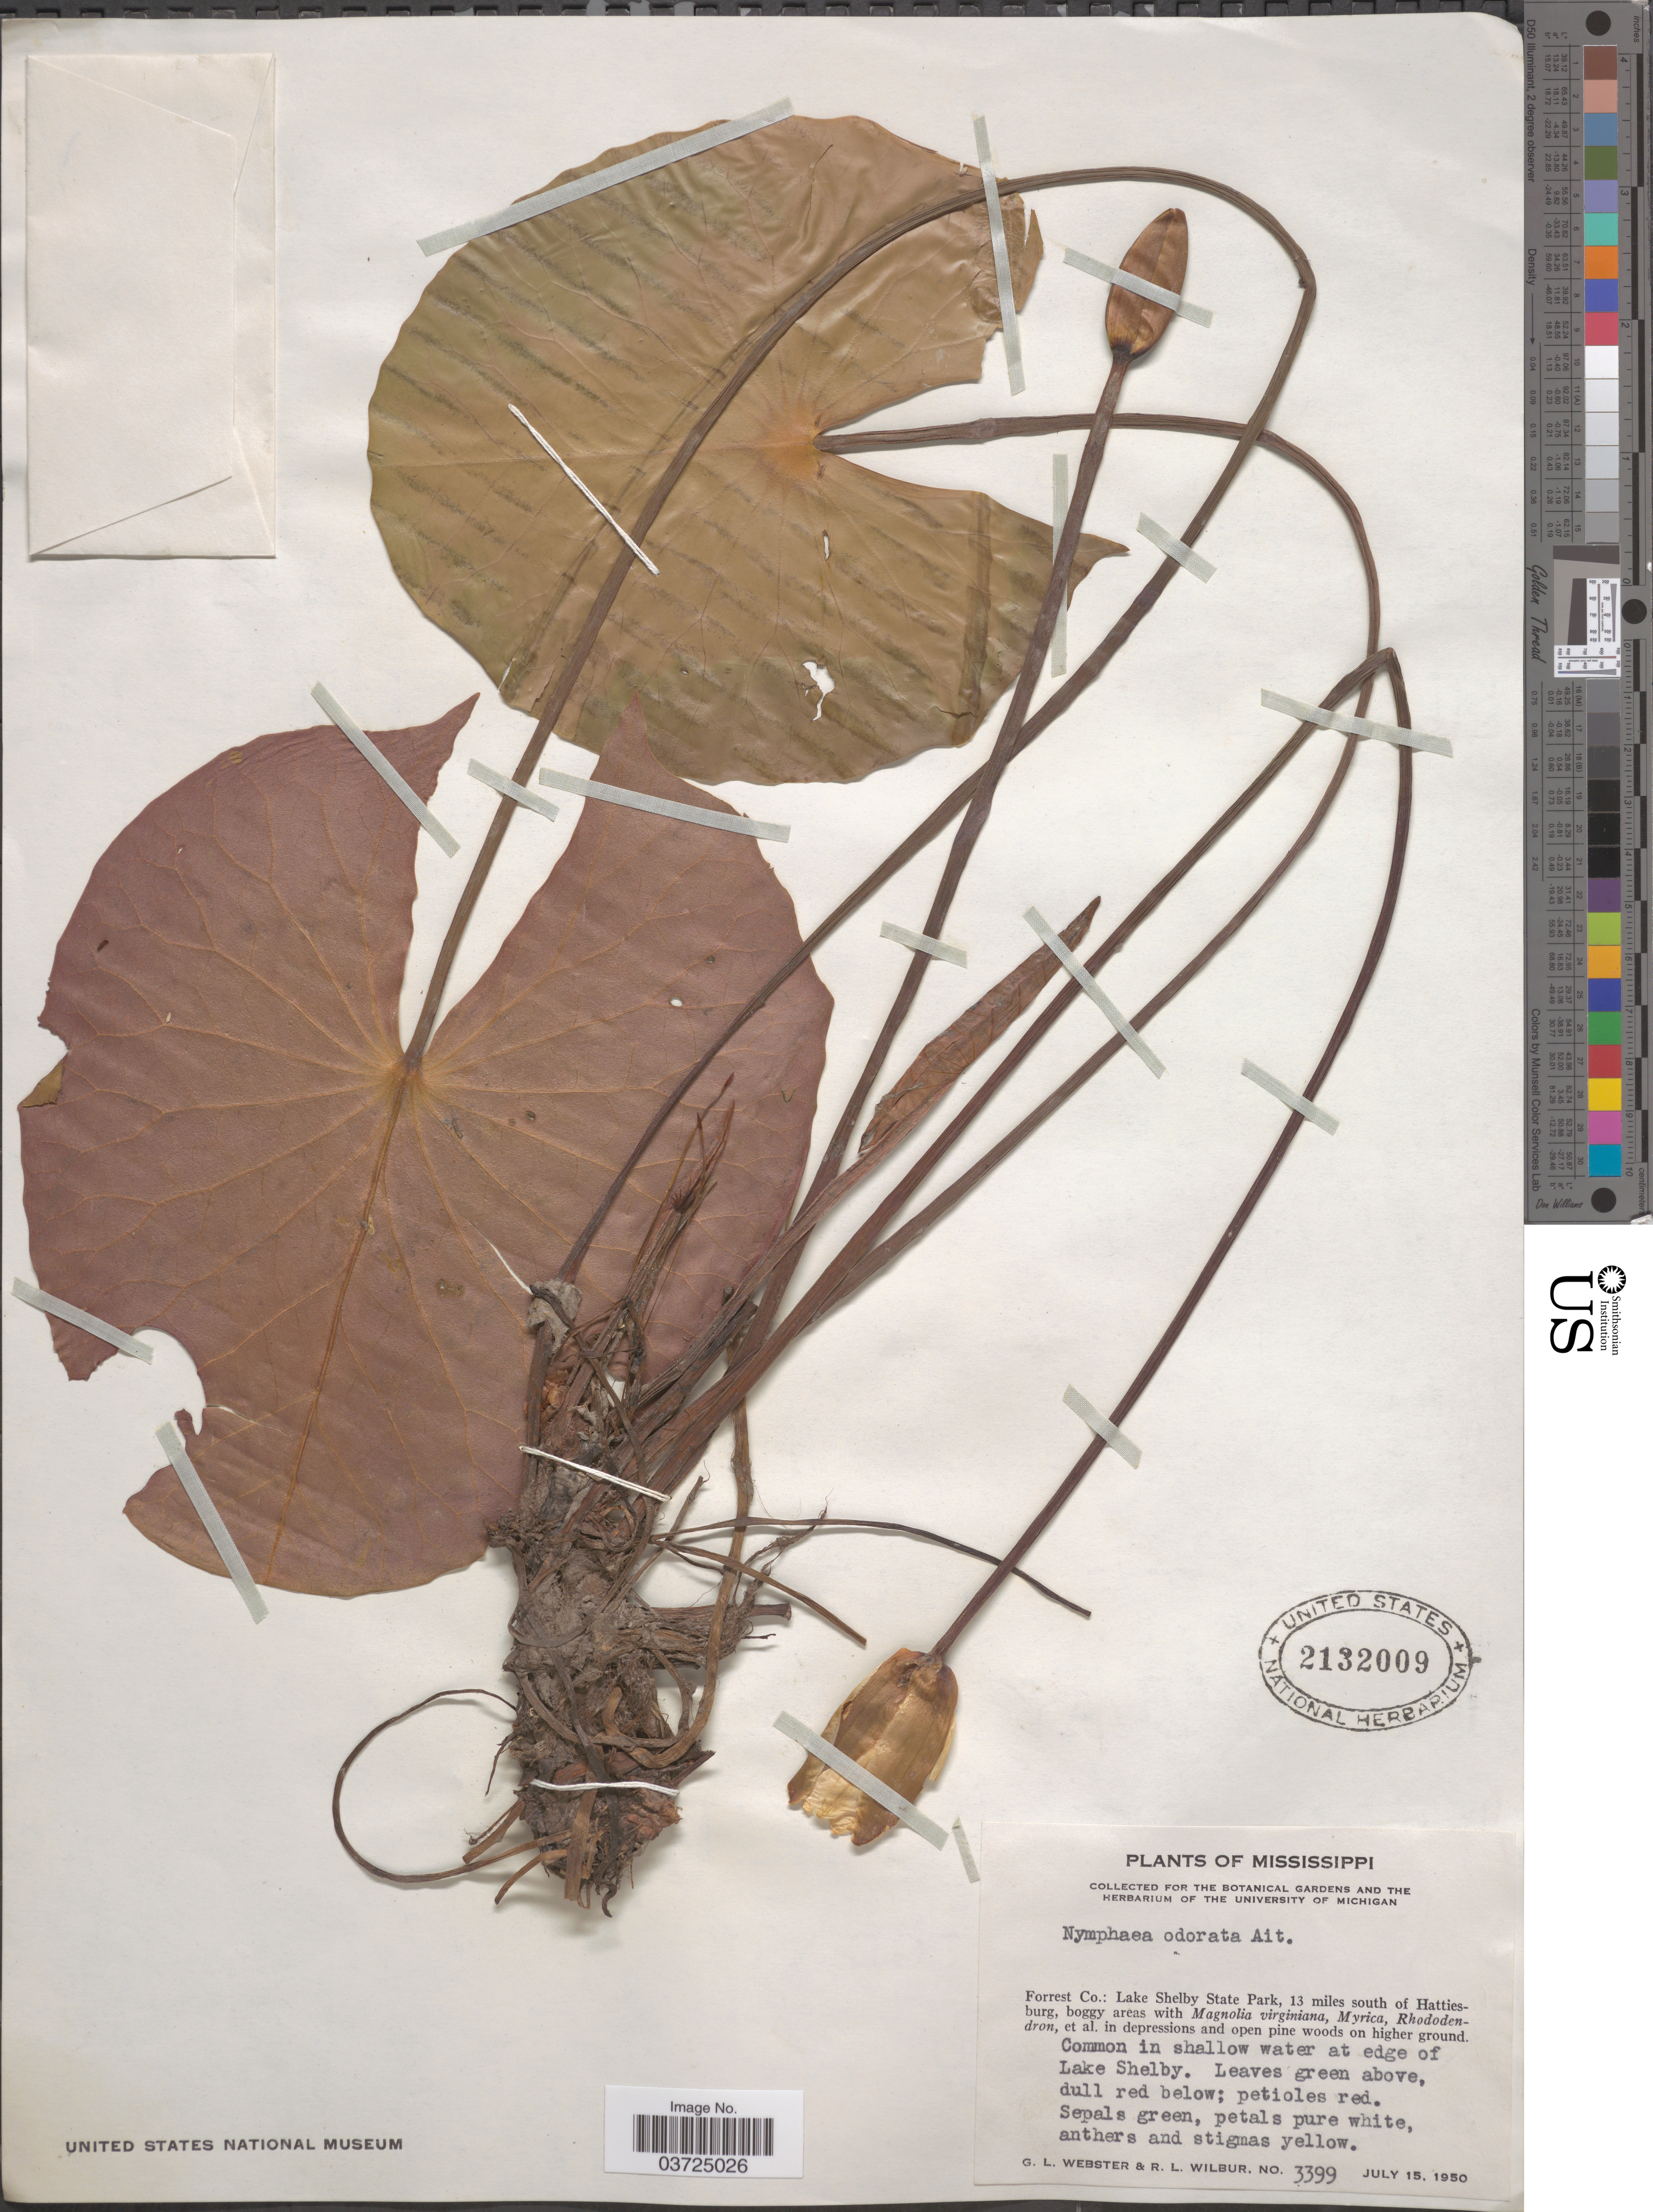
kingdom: Plantae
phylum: Tracheophyta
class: Magnoliopsida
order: Nymphaeales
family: Nymphaeaceae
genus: Nymphaea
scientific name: Nymphaea odorata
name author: Aiton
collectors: G. L. Webster & R. L. Wilbur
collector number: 3399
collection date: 1950-07-15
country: United States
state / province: Mississippi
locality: Forrest Co: Lake Shelby State Park, 13 miles south of Hattiesburg.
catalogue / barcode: US 2132009